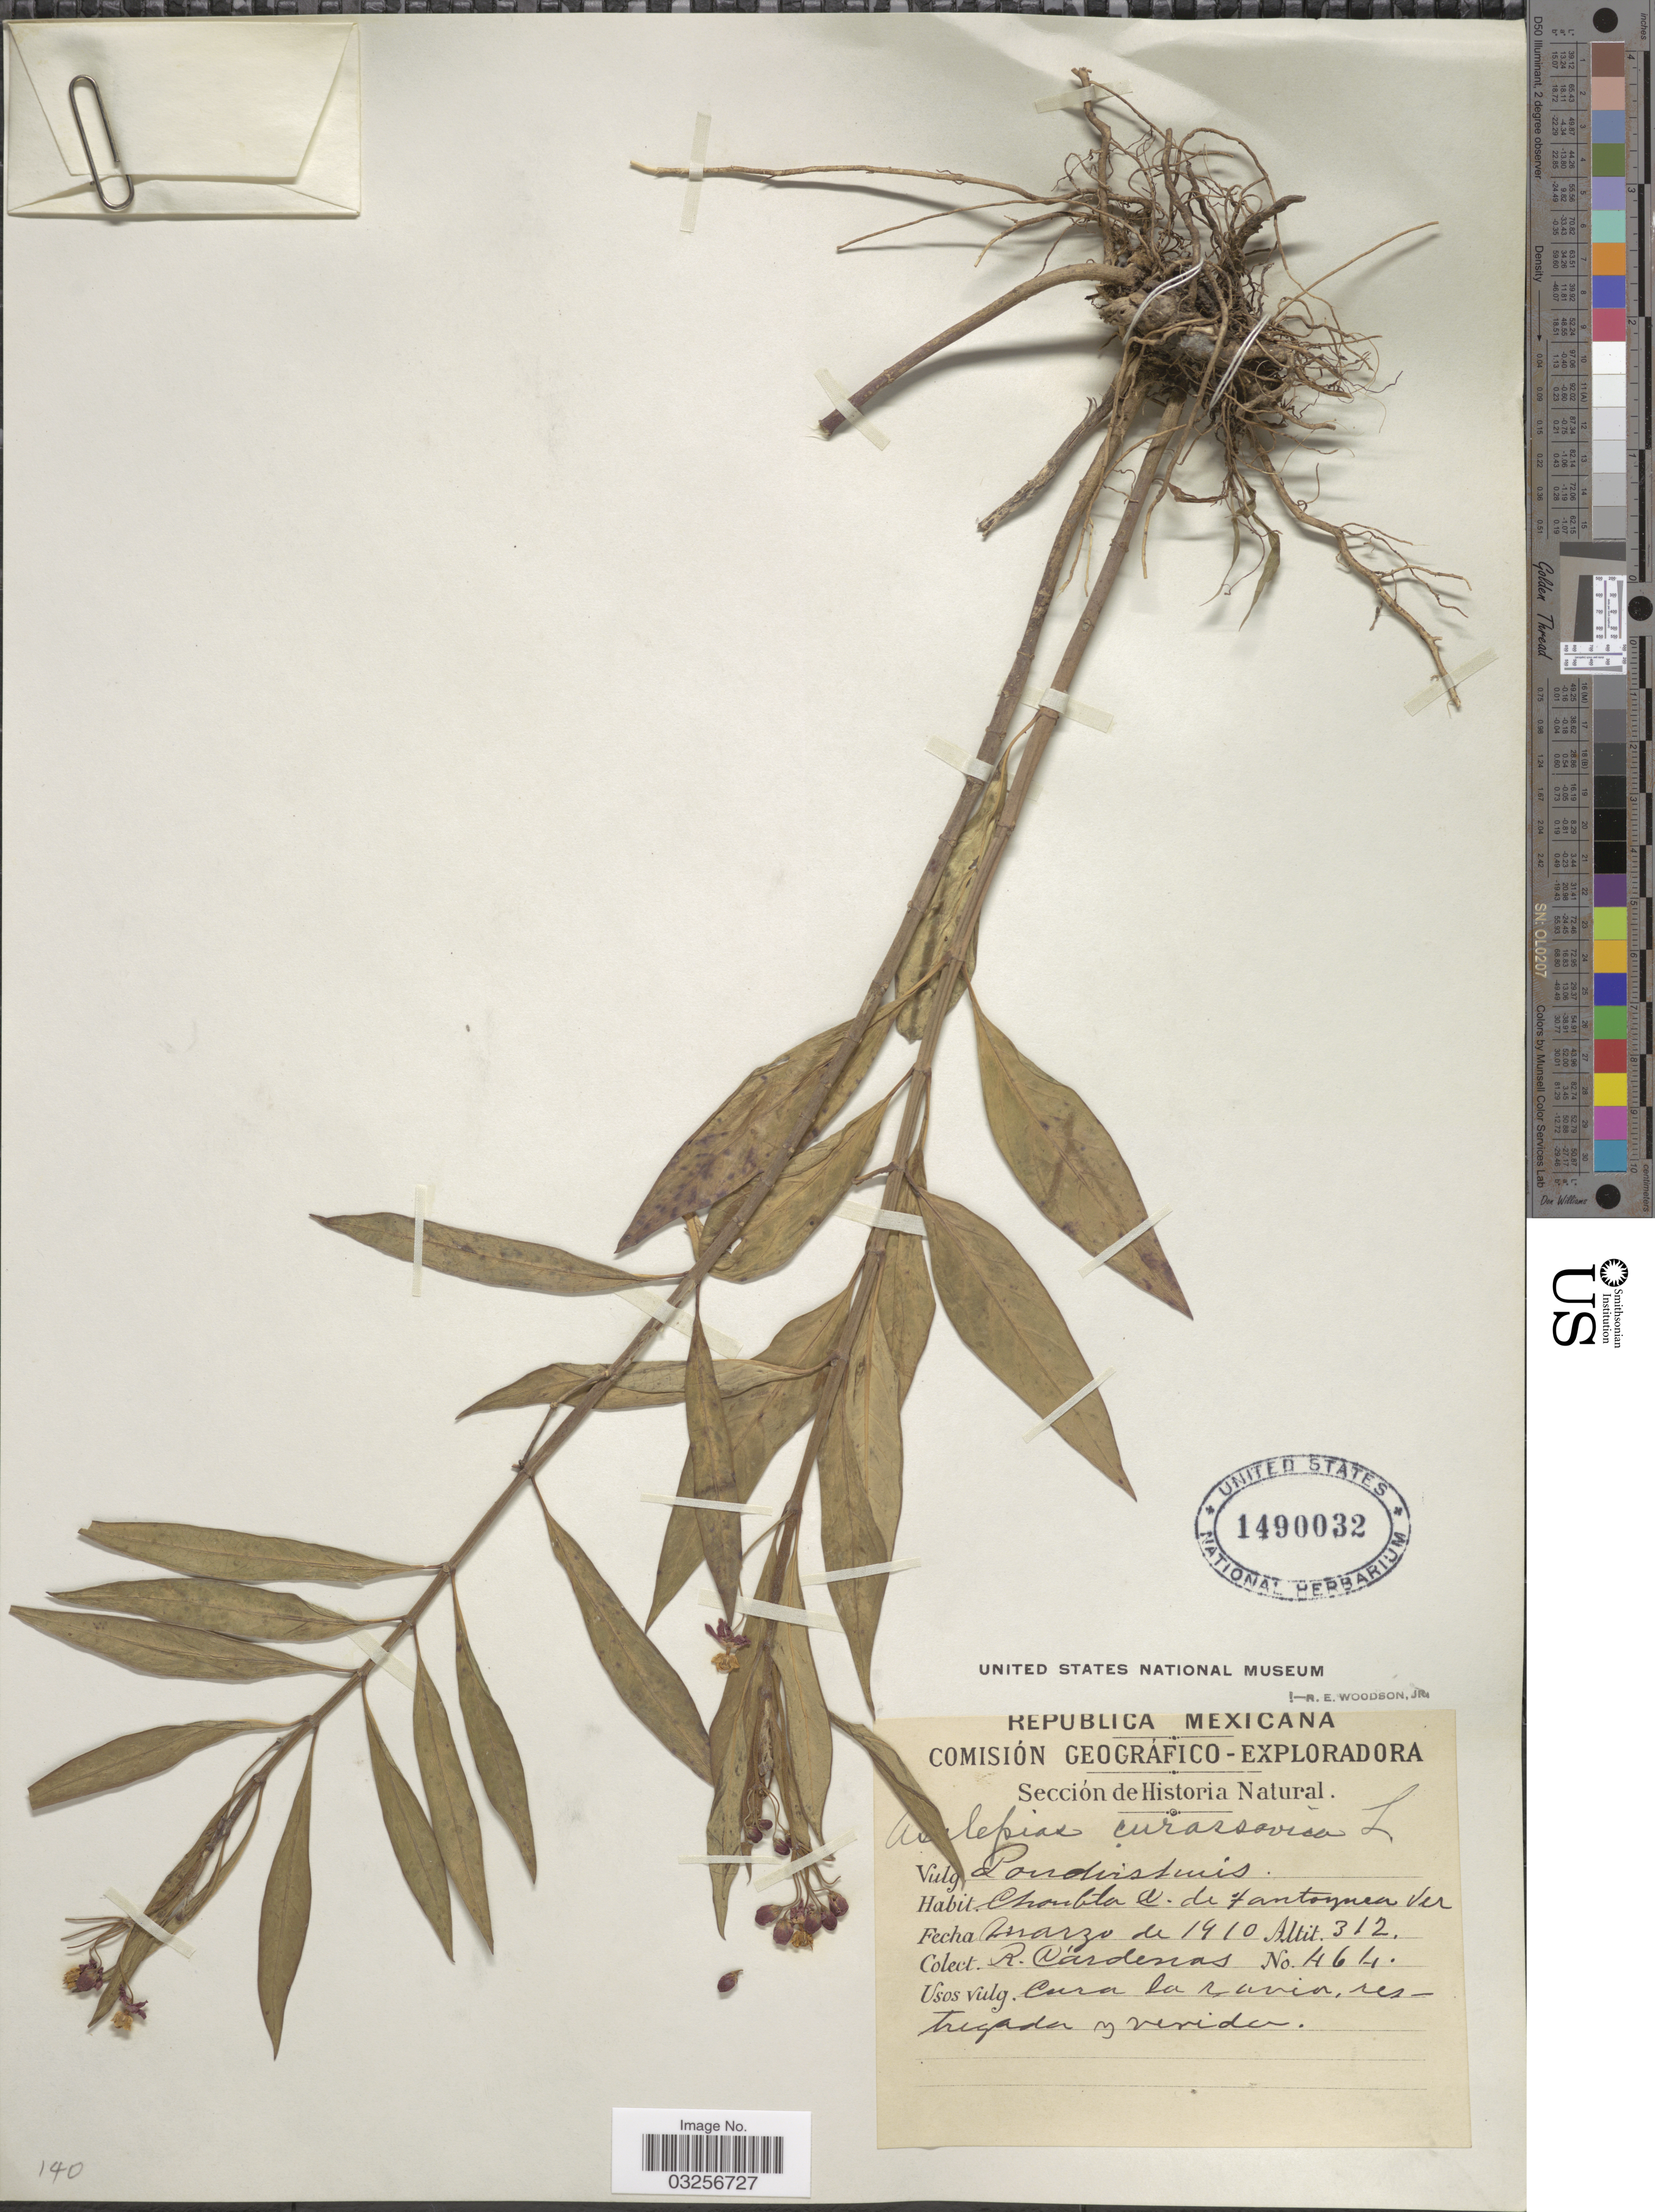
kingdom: Plantae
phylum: Tracheophyta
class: Magnoliopsida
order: Gentianales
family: Apocynaceae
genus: Asclepias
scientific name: Asclepias curassavica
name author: L.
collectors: R. Cárdenas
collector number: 464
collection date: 1910-03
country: Mexico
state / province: Veracruz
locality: Chontla C. de Tantoyuca Ver.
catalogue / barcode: US 1490032